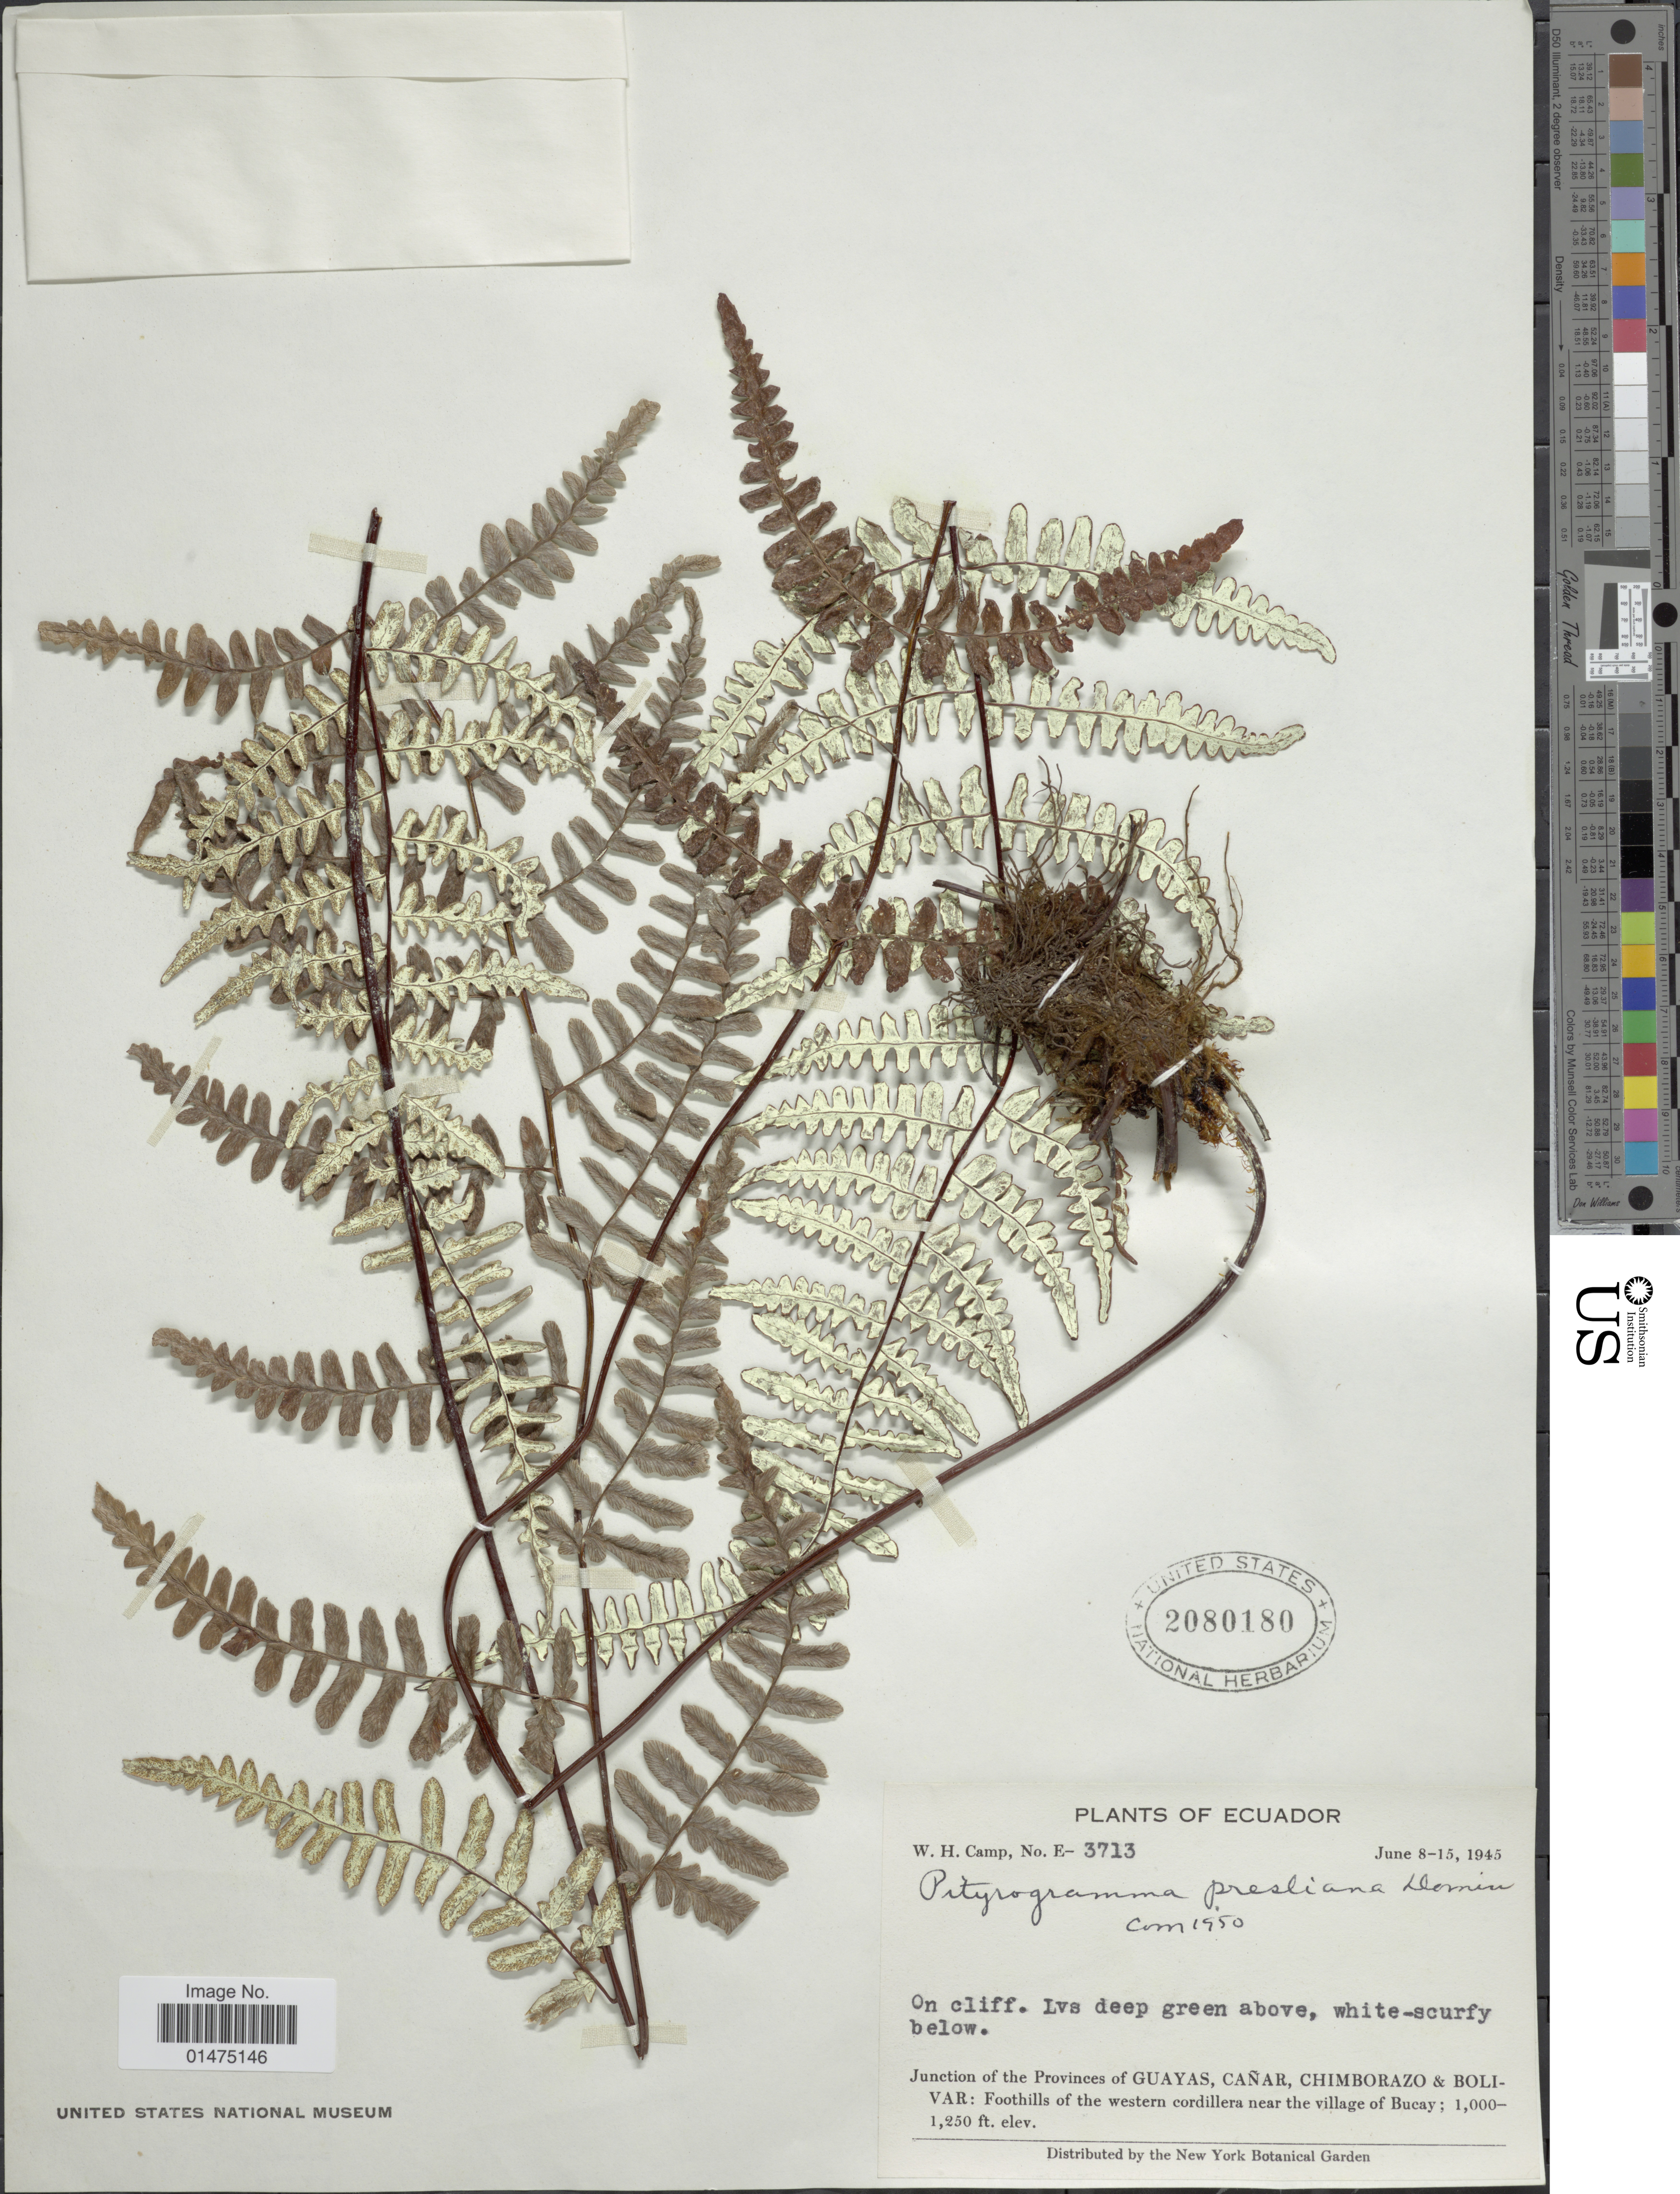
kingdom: Plantae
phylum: Tracheophyta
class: Polypodiopsida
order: Polypodiales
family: Pteridaceae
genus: Pityrogramma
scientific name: Pityrogramma tartarea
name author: (Cav.) Maxon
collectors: W. H. Camp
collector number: E-3713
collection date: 1945-06-08/1945-06-15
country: Ecuador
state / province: Guayas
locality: CAÑAR, CHIMBORAZO & BOLIVAR, Foothills of the western cordillera near the village of Bucay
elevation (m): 305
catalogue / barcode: US 2080180